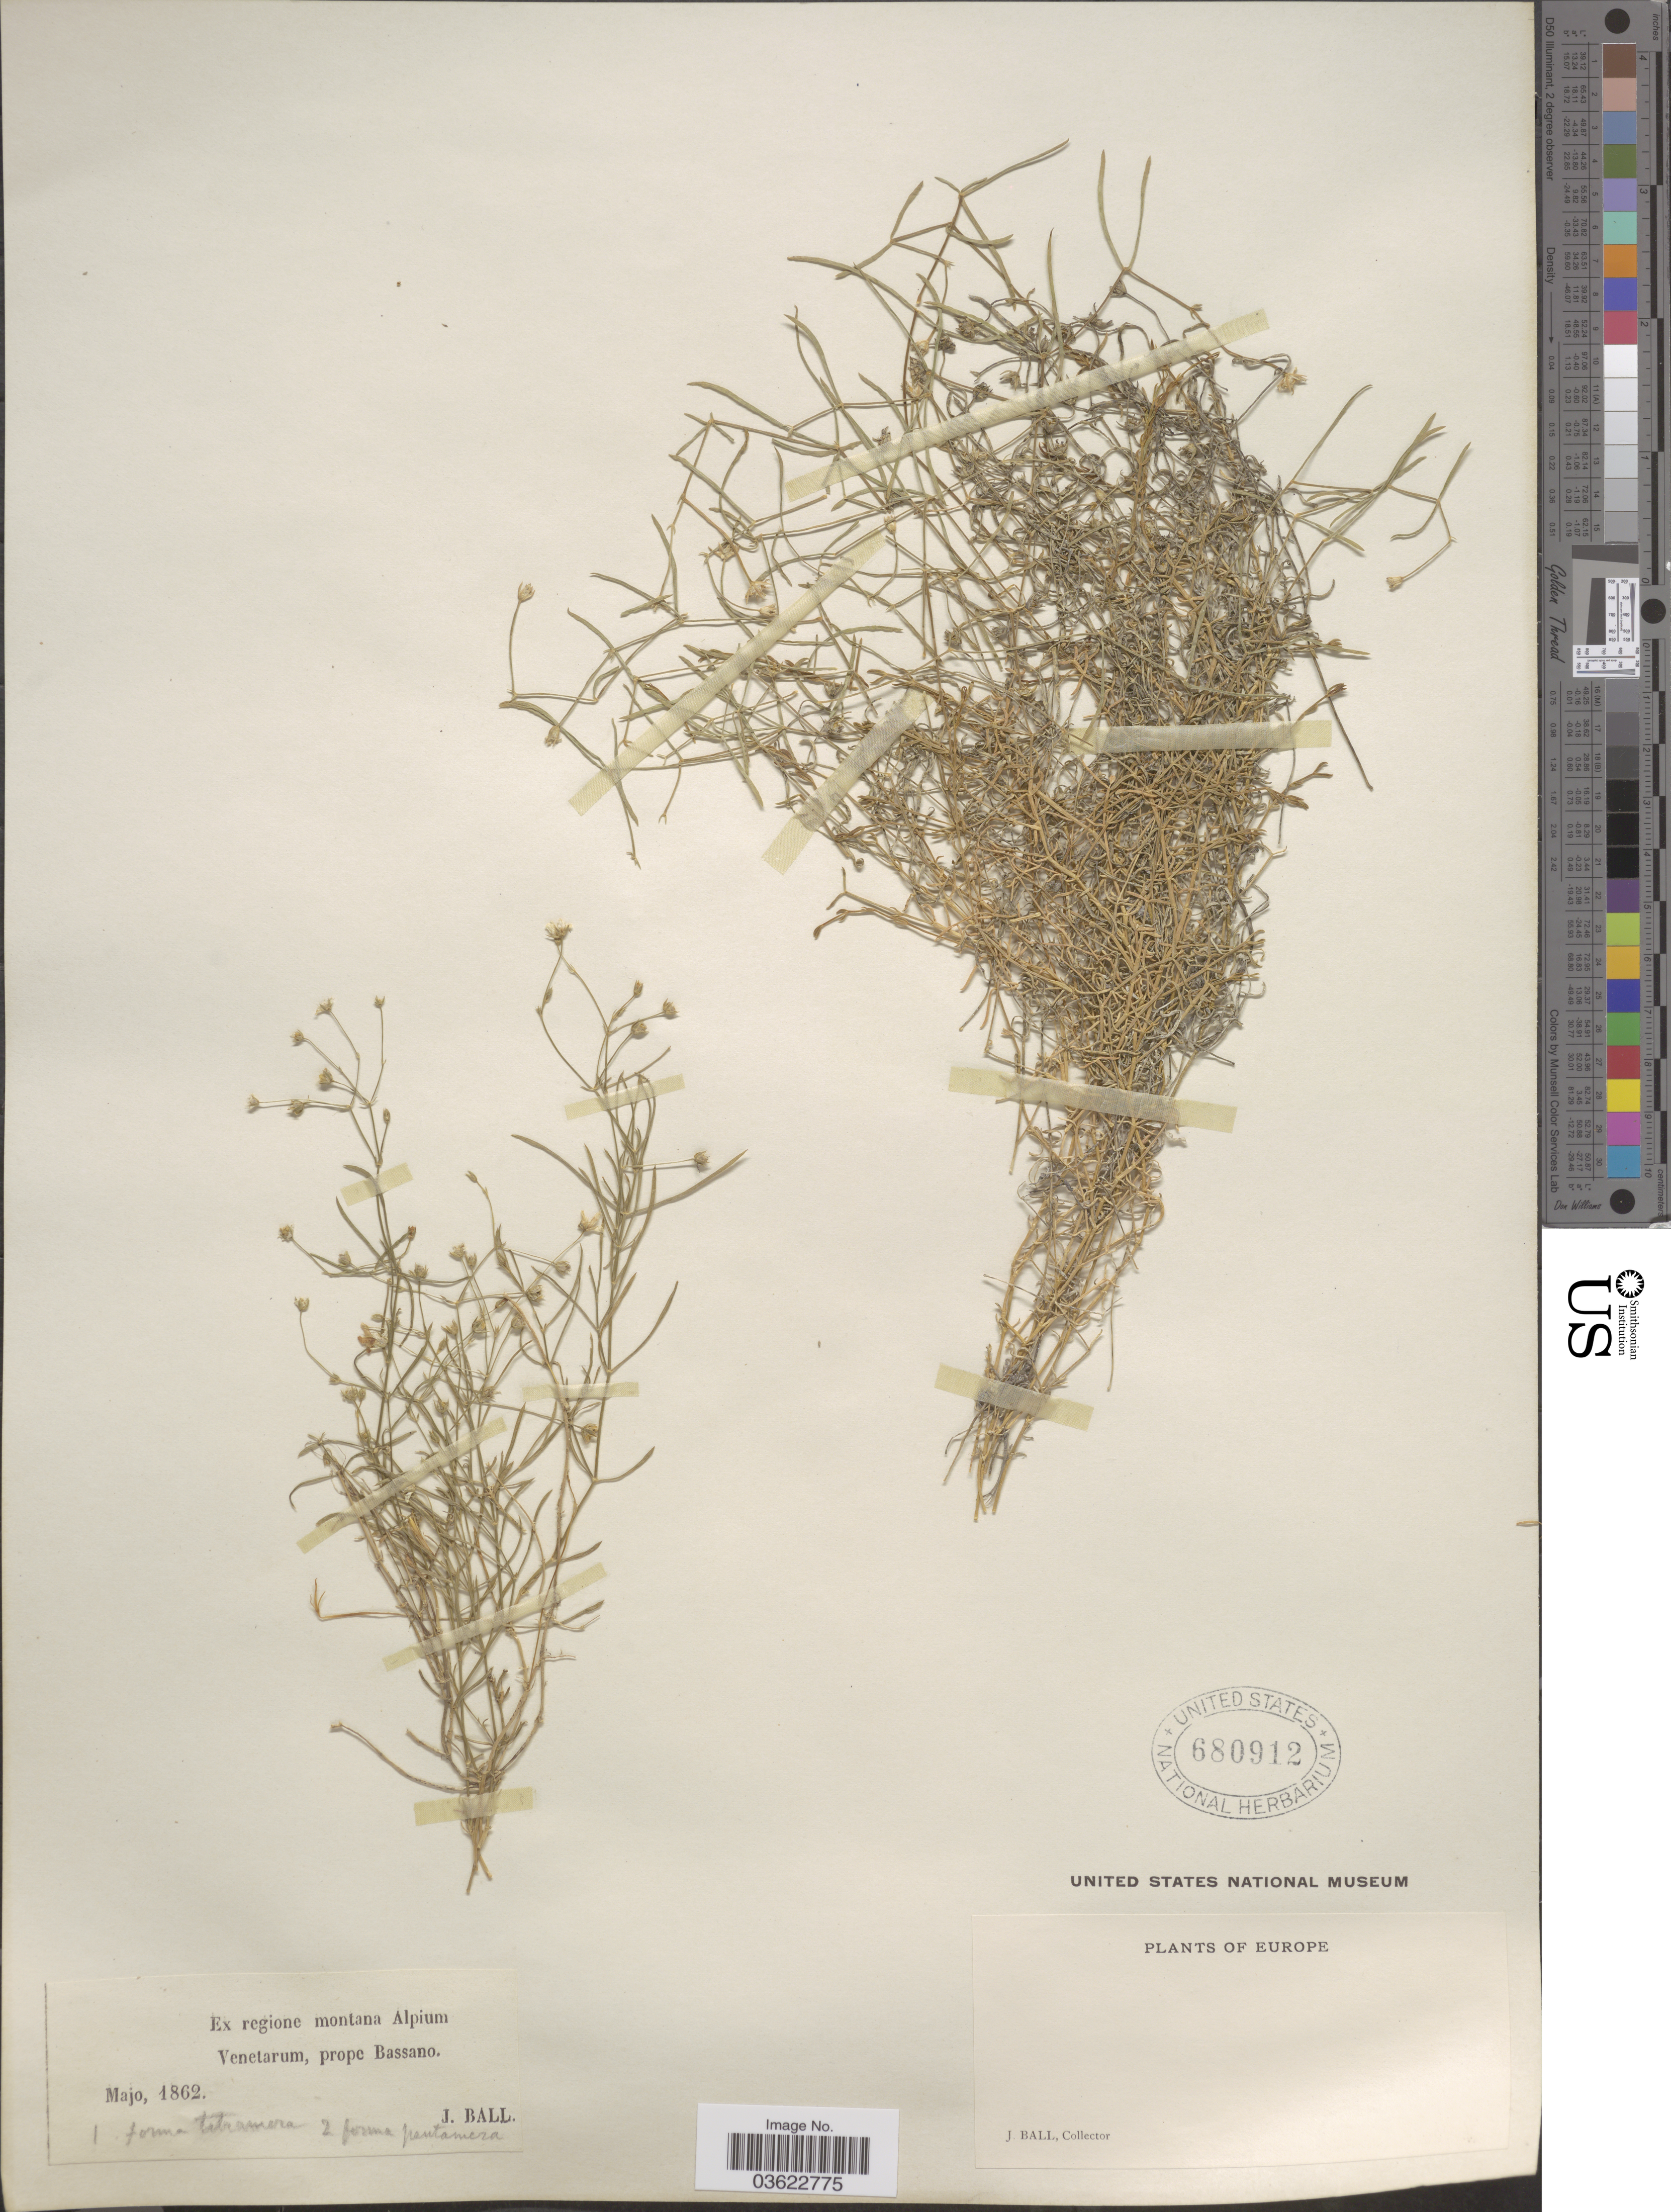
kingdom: Plantae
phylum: Tracheophyta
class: Magnoliopsida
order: Caryophyllales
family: Caryophyllaceae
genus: Arenaria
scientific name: Arenaria sp.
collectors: J. Ball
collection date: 1862-05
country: Italy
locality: Ex regione montana Alpium Venetarum, prope Bassano. Europe.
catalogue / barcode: US 680912